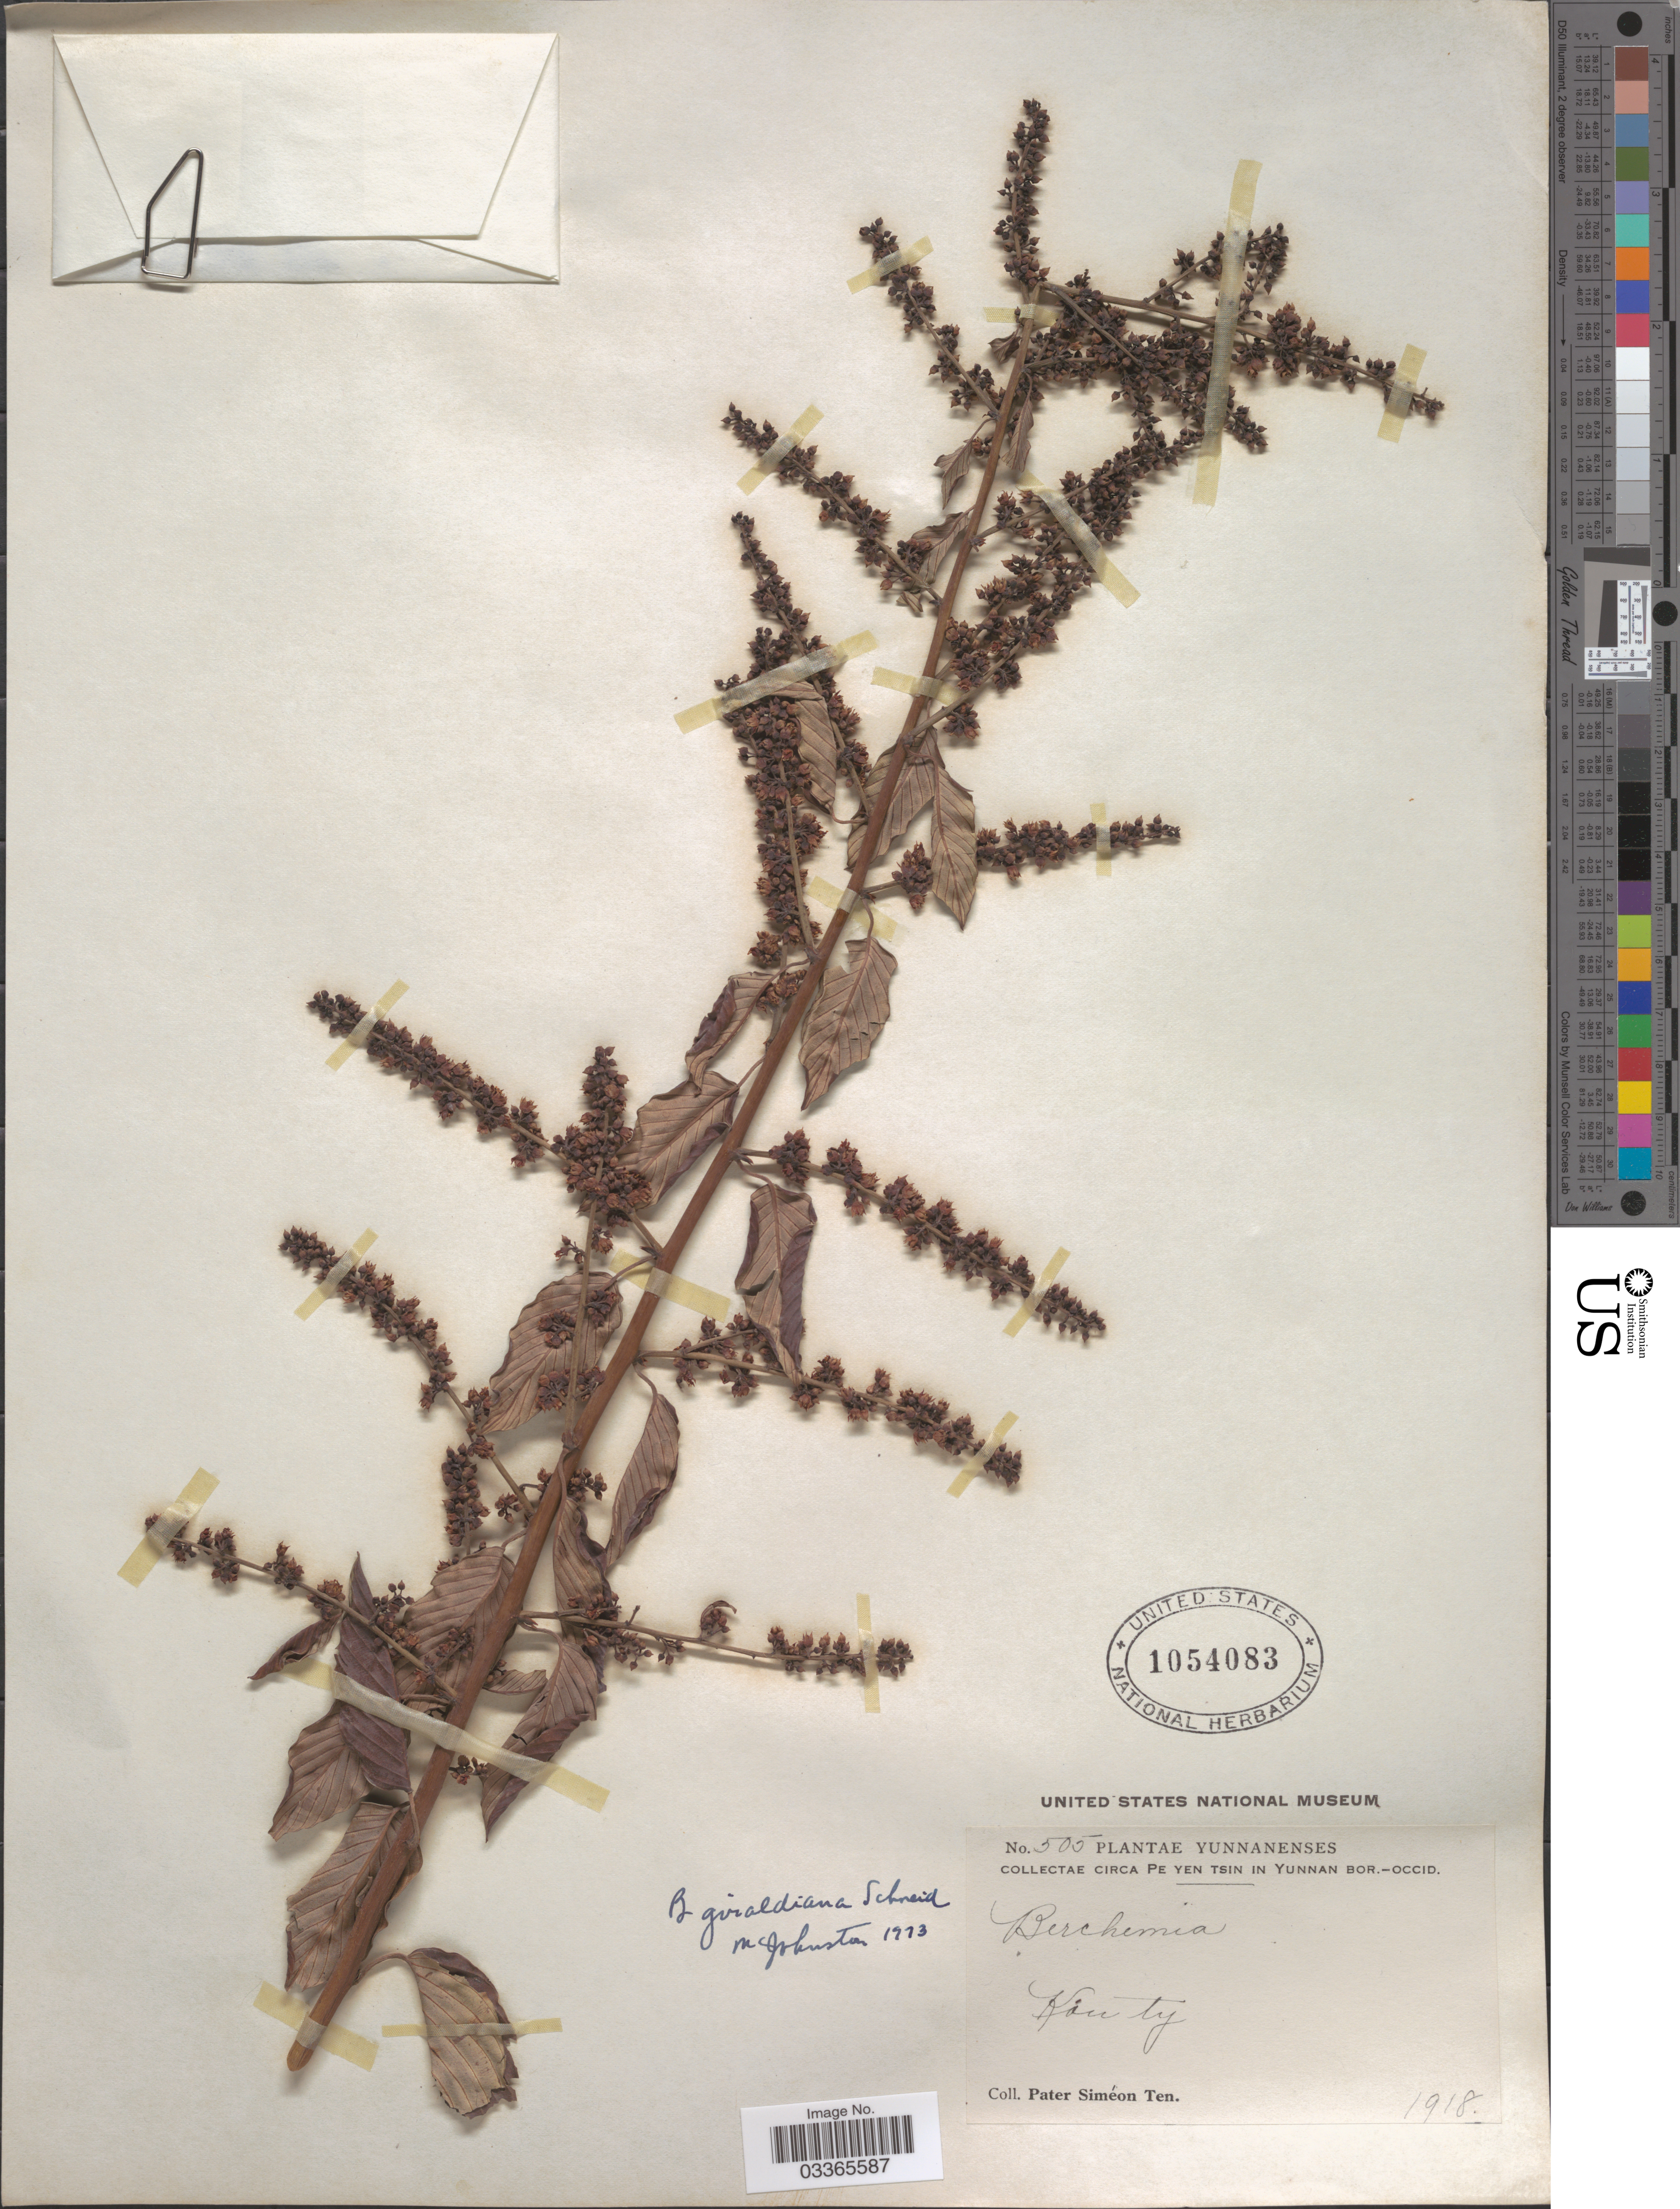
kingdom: Plantae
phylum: Tracheophyta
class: Magnoliopsida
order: Rosales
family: Rhamnaceae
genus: Berchemia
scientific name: Berchemia giraldiana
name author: C.K. Schneid.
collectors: P. S. Ten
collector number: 505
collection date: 1918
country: China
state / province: Yunnan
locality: Pe Yen Tsin in Yunnan Bor.- occid, Kou Ty.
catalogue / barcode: US 1054083